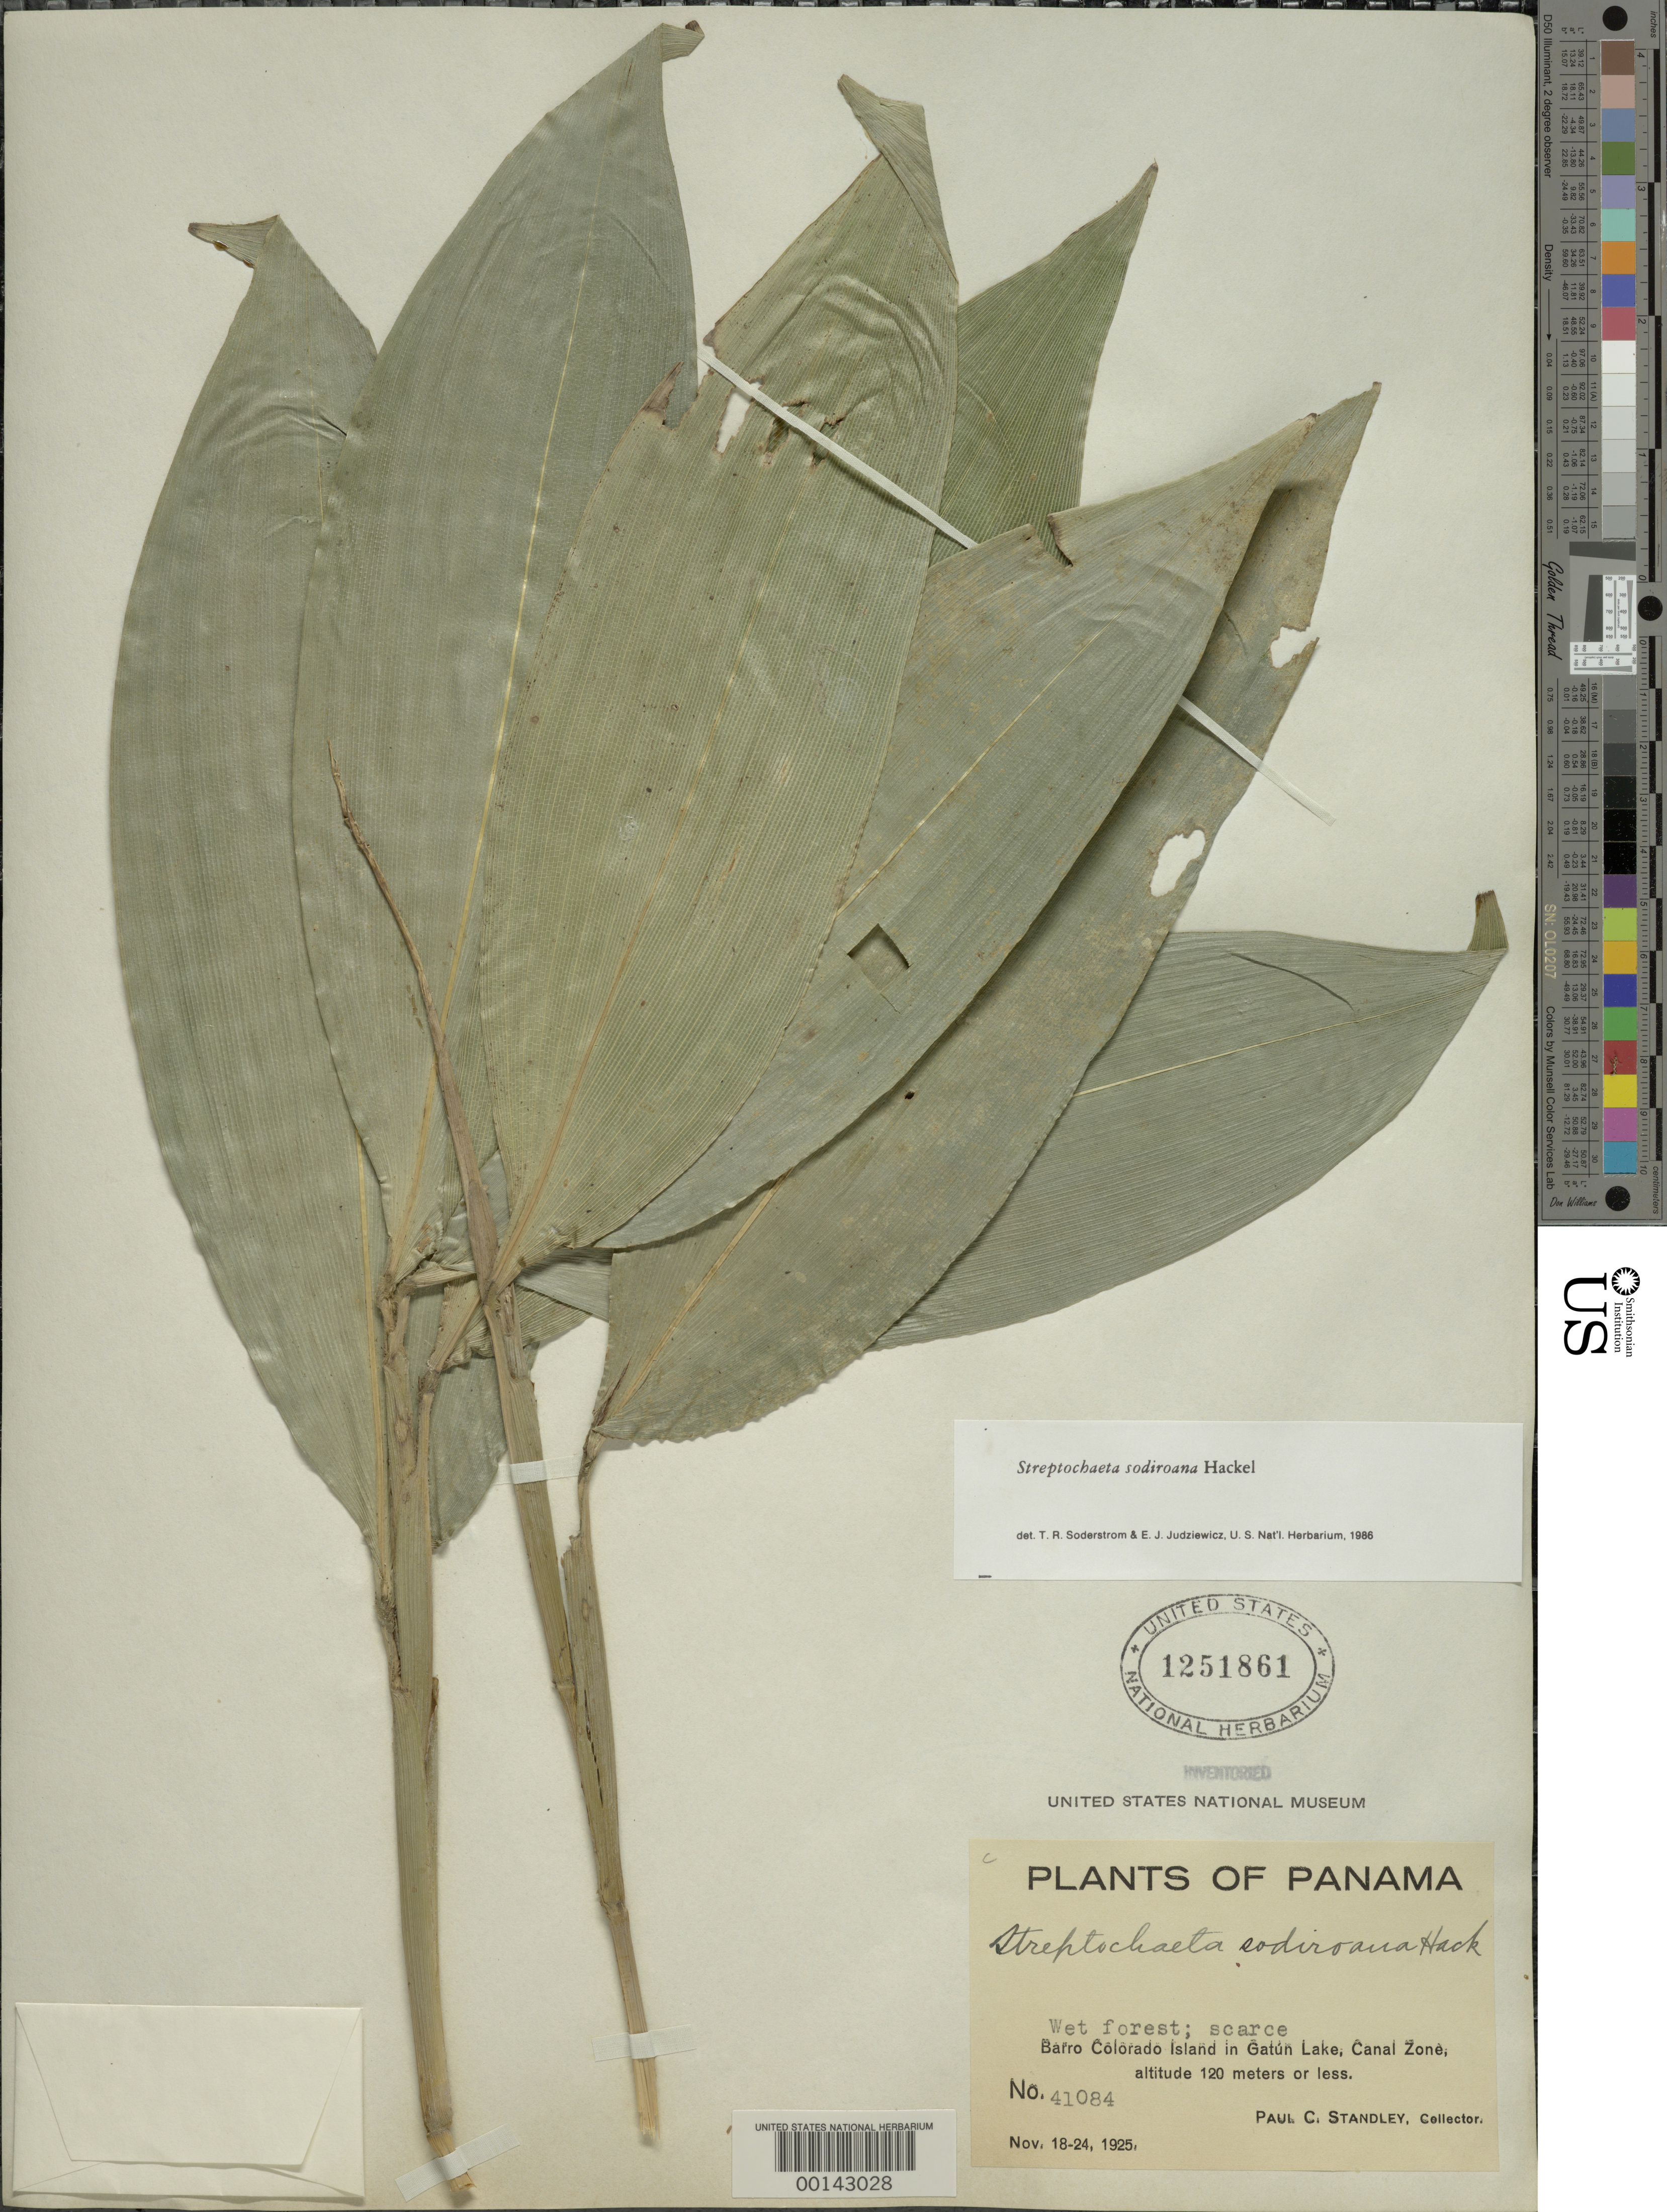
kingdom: Plantae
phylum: Tracheophyta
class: Liliopsida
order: Poales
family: Poaceae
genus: Streptochaeta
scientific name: Streptochaeta sodiroana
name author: Hack.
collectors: P. C. Standley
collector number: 41084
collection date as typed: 18 Nov 1925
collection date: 1925-11-18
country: Panama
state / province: Panamá Oeste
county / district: Canal Zone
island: Barro Colorado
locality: Gatun Lake, Barro Colorado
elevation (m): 120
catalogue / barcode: US 1251861